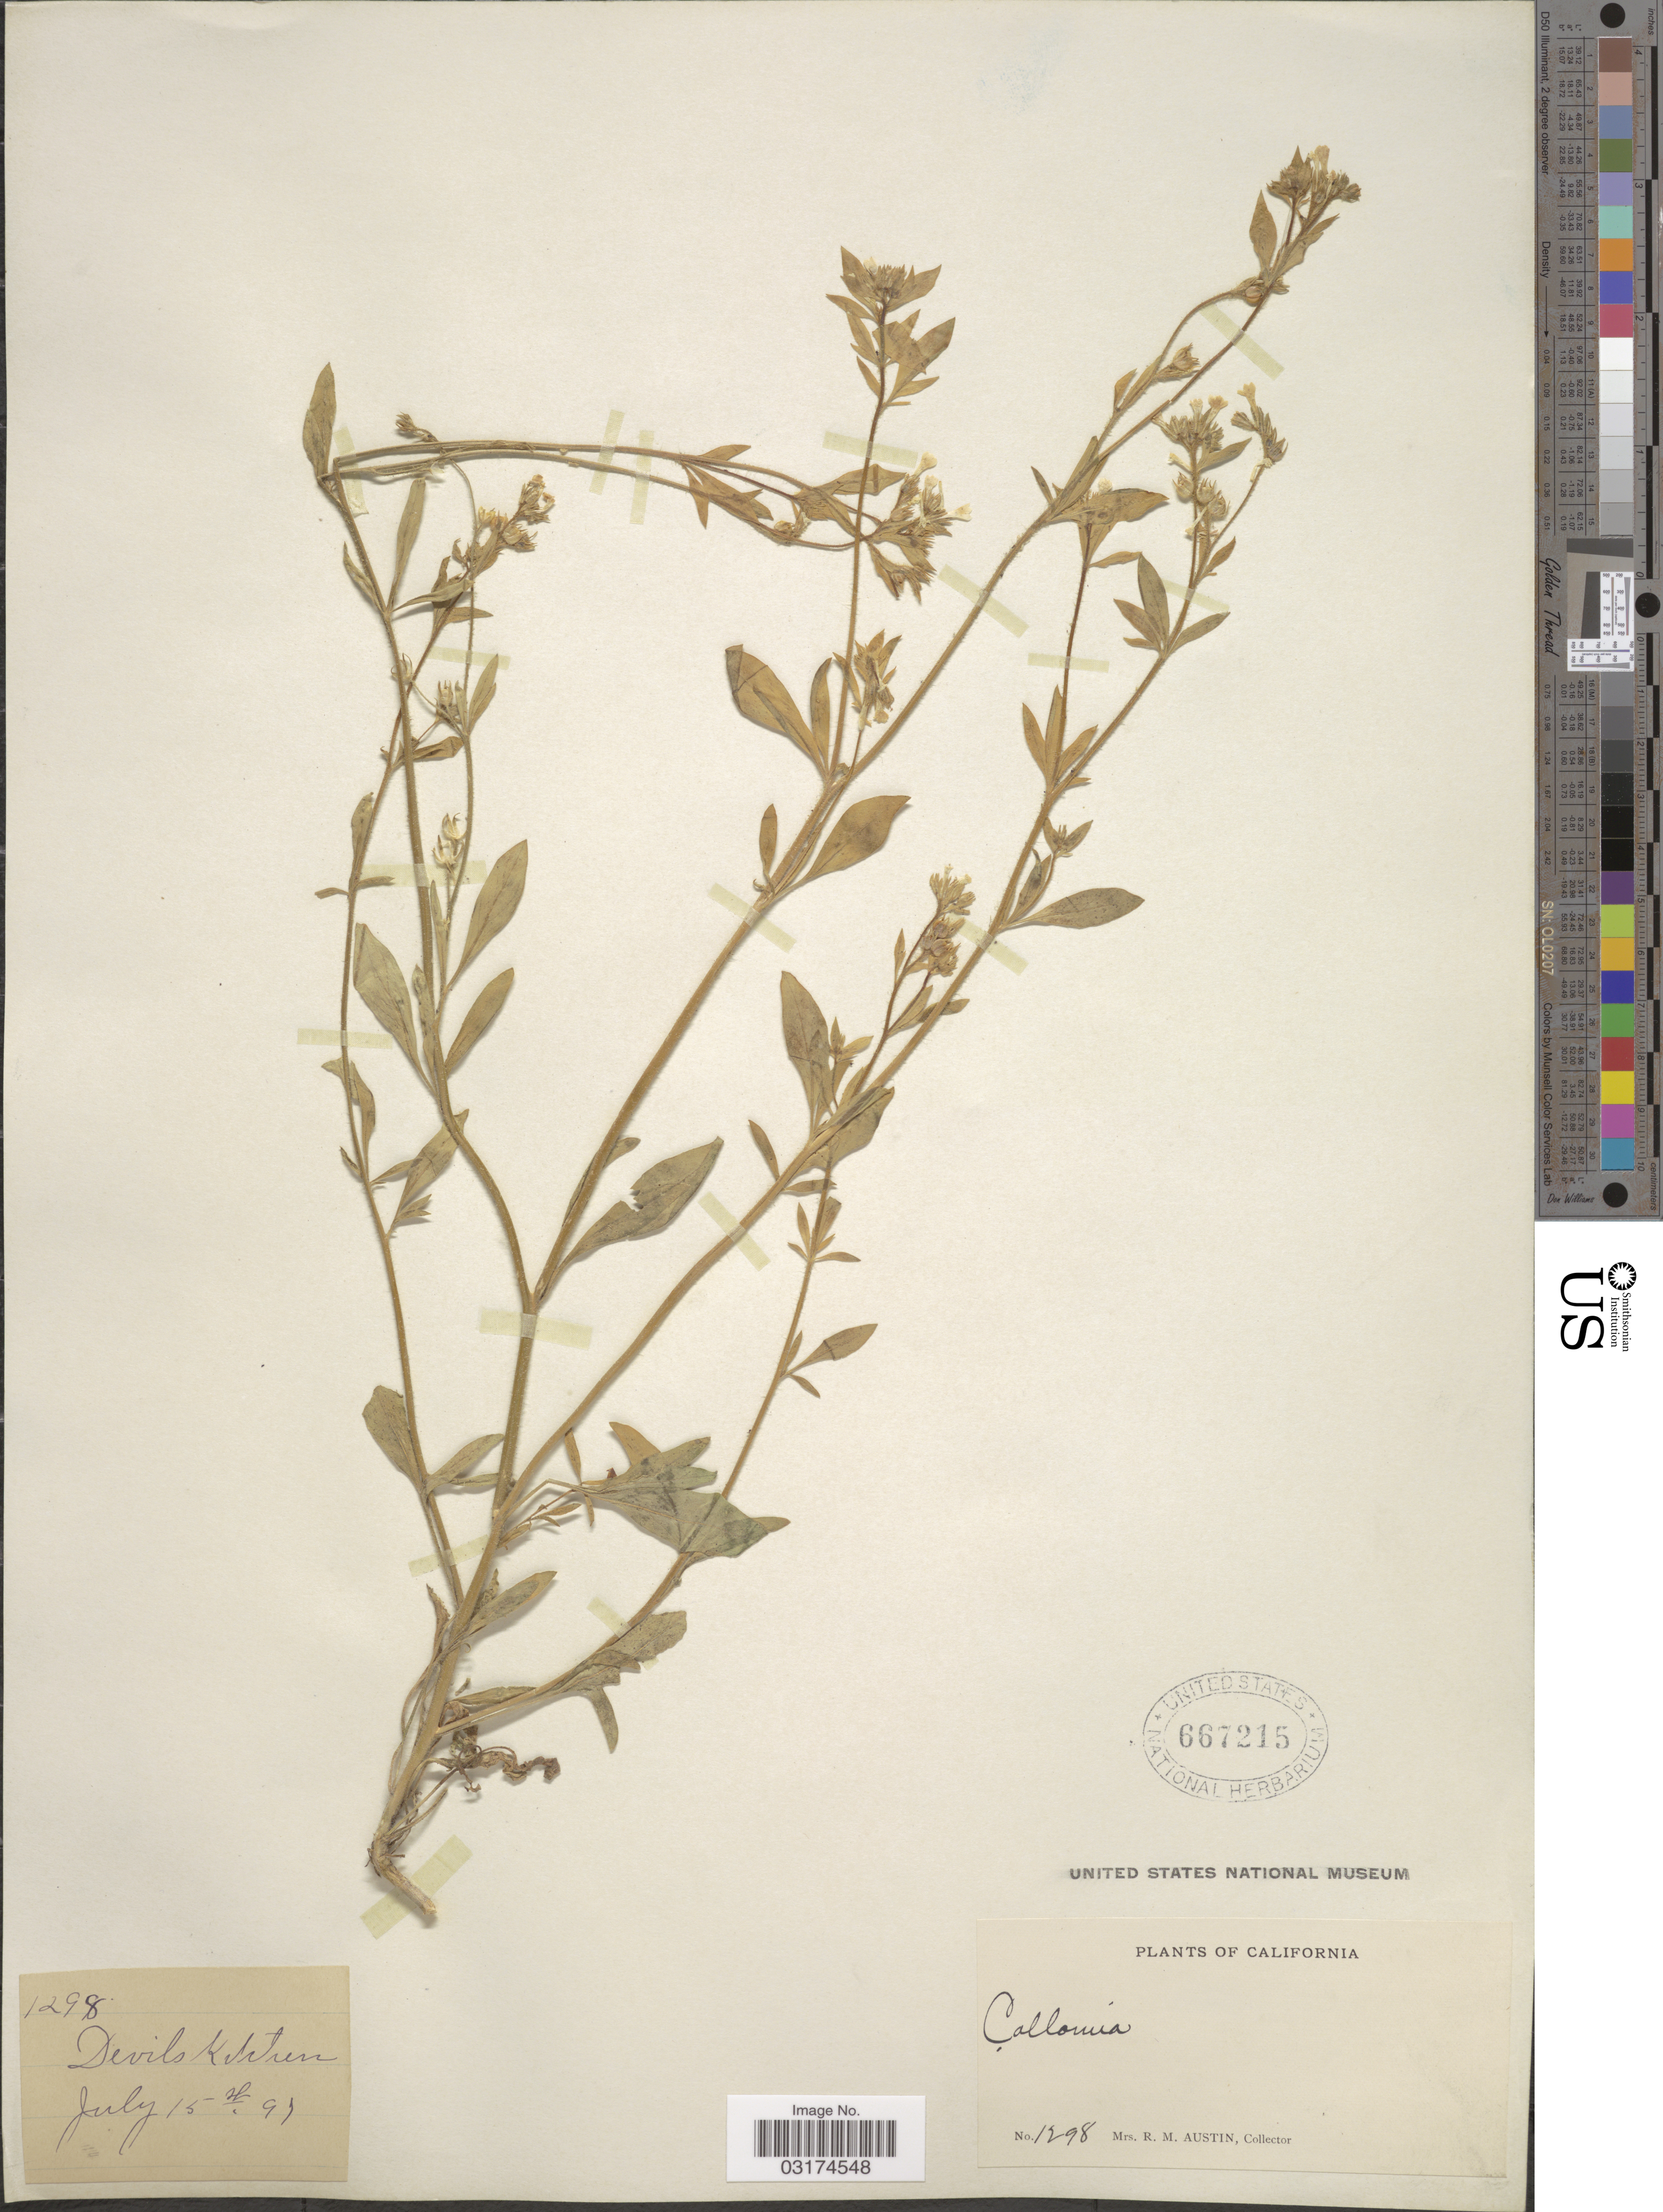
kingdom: Plantae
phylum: Tracheophyta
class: Magnoliopsida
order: Ericales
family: Polemoniaceae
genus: Collomia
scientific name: Collomia linearis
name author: Nutt.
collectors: R. Austin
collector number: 1298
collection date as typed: Transcribed d/m/y: 15/7/93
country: United States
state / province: California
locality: Devils Kitchen.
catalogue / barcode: US 667215